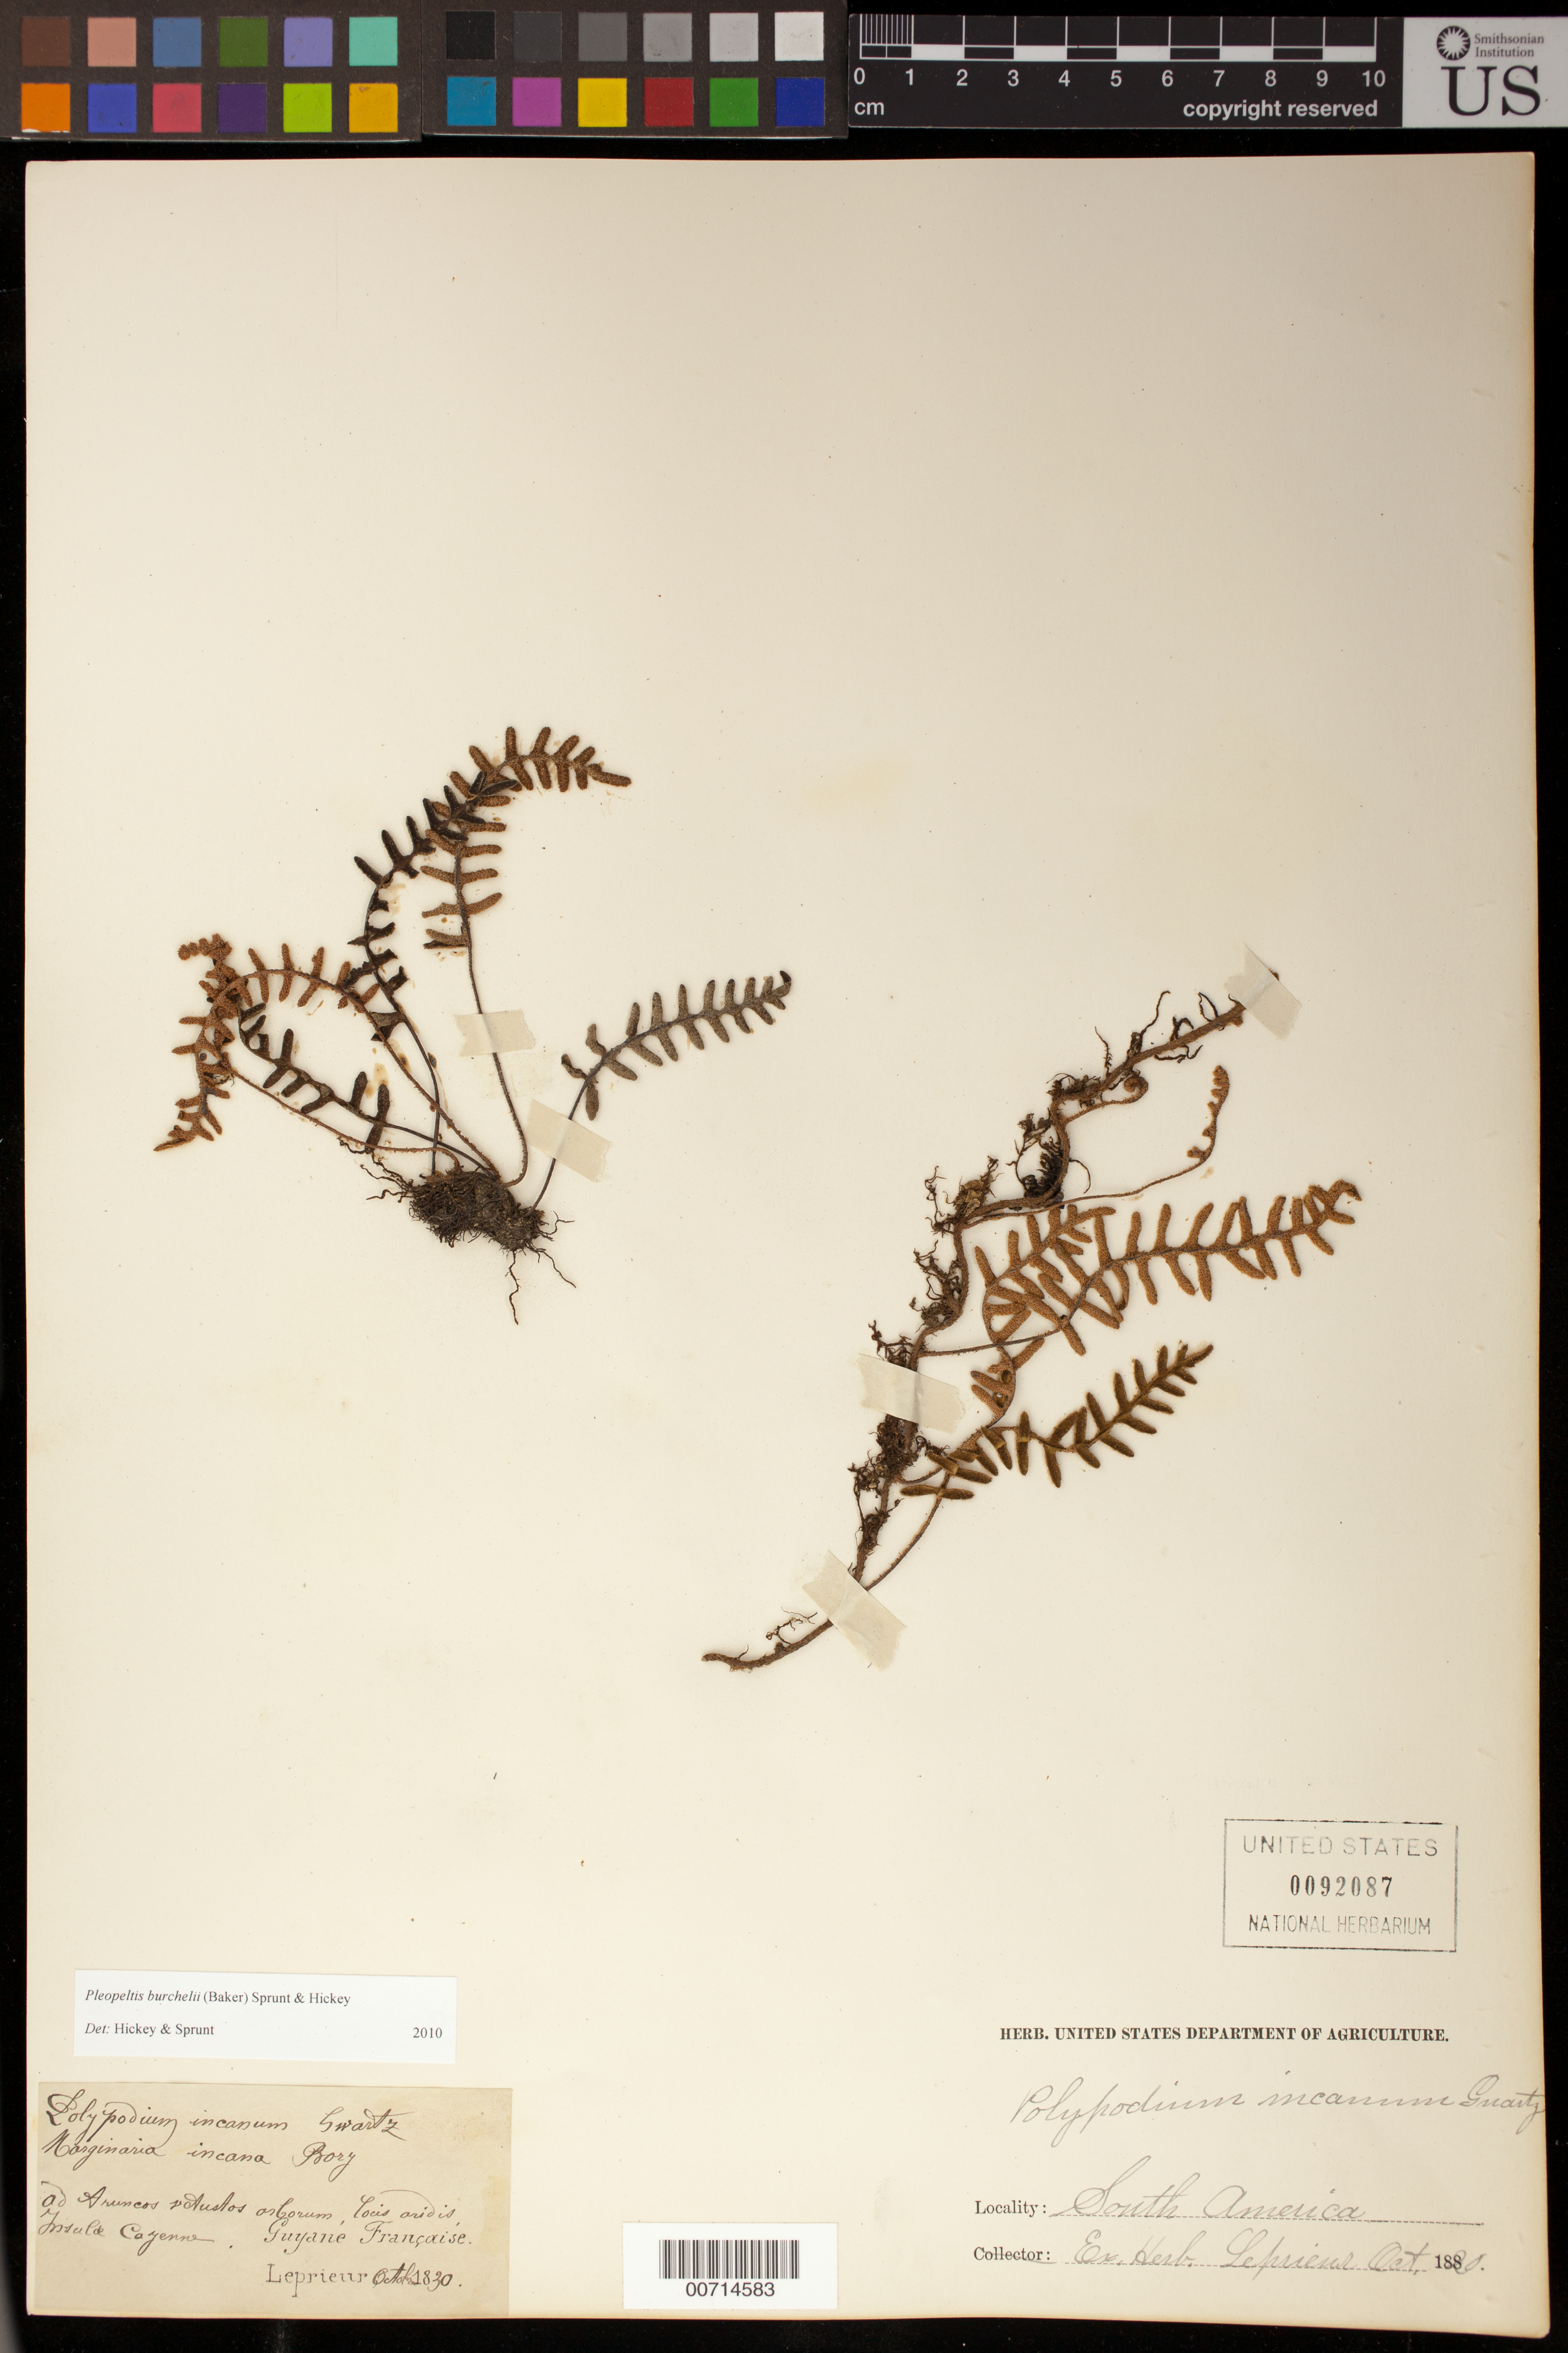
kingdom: Plantae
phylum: Tracheophyta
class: Polypodiopsida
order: Polypodiales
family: Polypodiaceae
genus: Pleopeltis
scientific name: Pleopeltis burchellii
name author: (Baker) Sprunt & Hickey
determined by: Hickey, R. J.; Sprunt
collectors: F. M. R. Leprieur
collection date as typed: October 1830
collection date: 1830-10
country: French Guiana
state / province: Cayenne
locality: Cayenne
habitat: Aruncos vetustos arborum, locis aridis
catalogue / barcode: US 92087